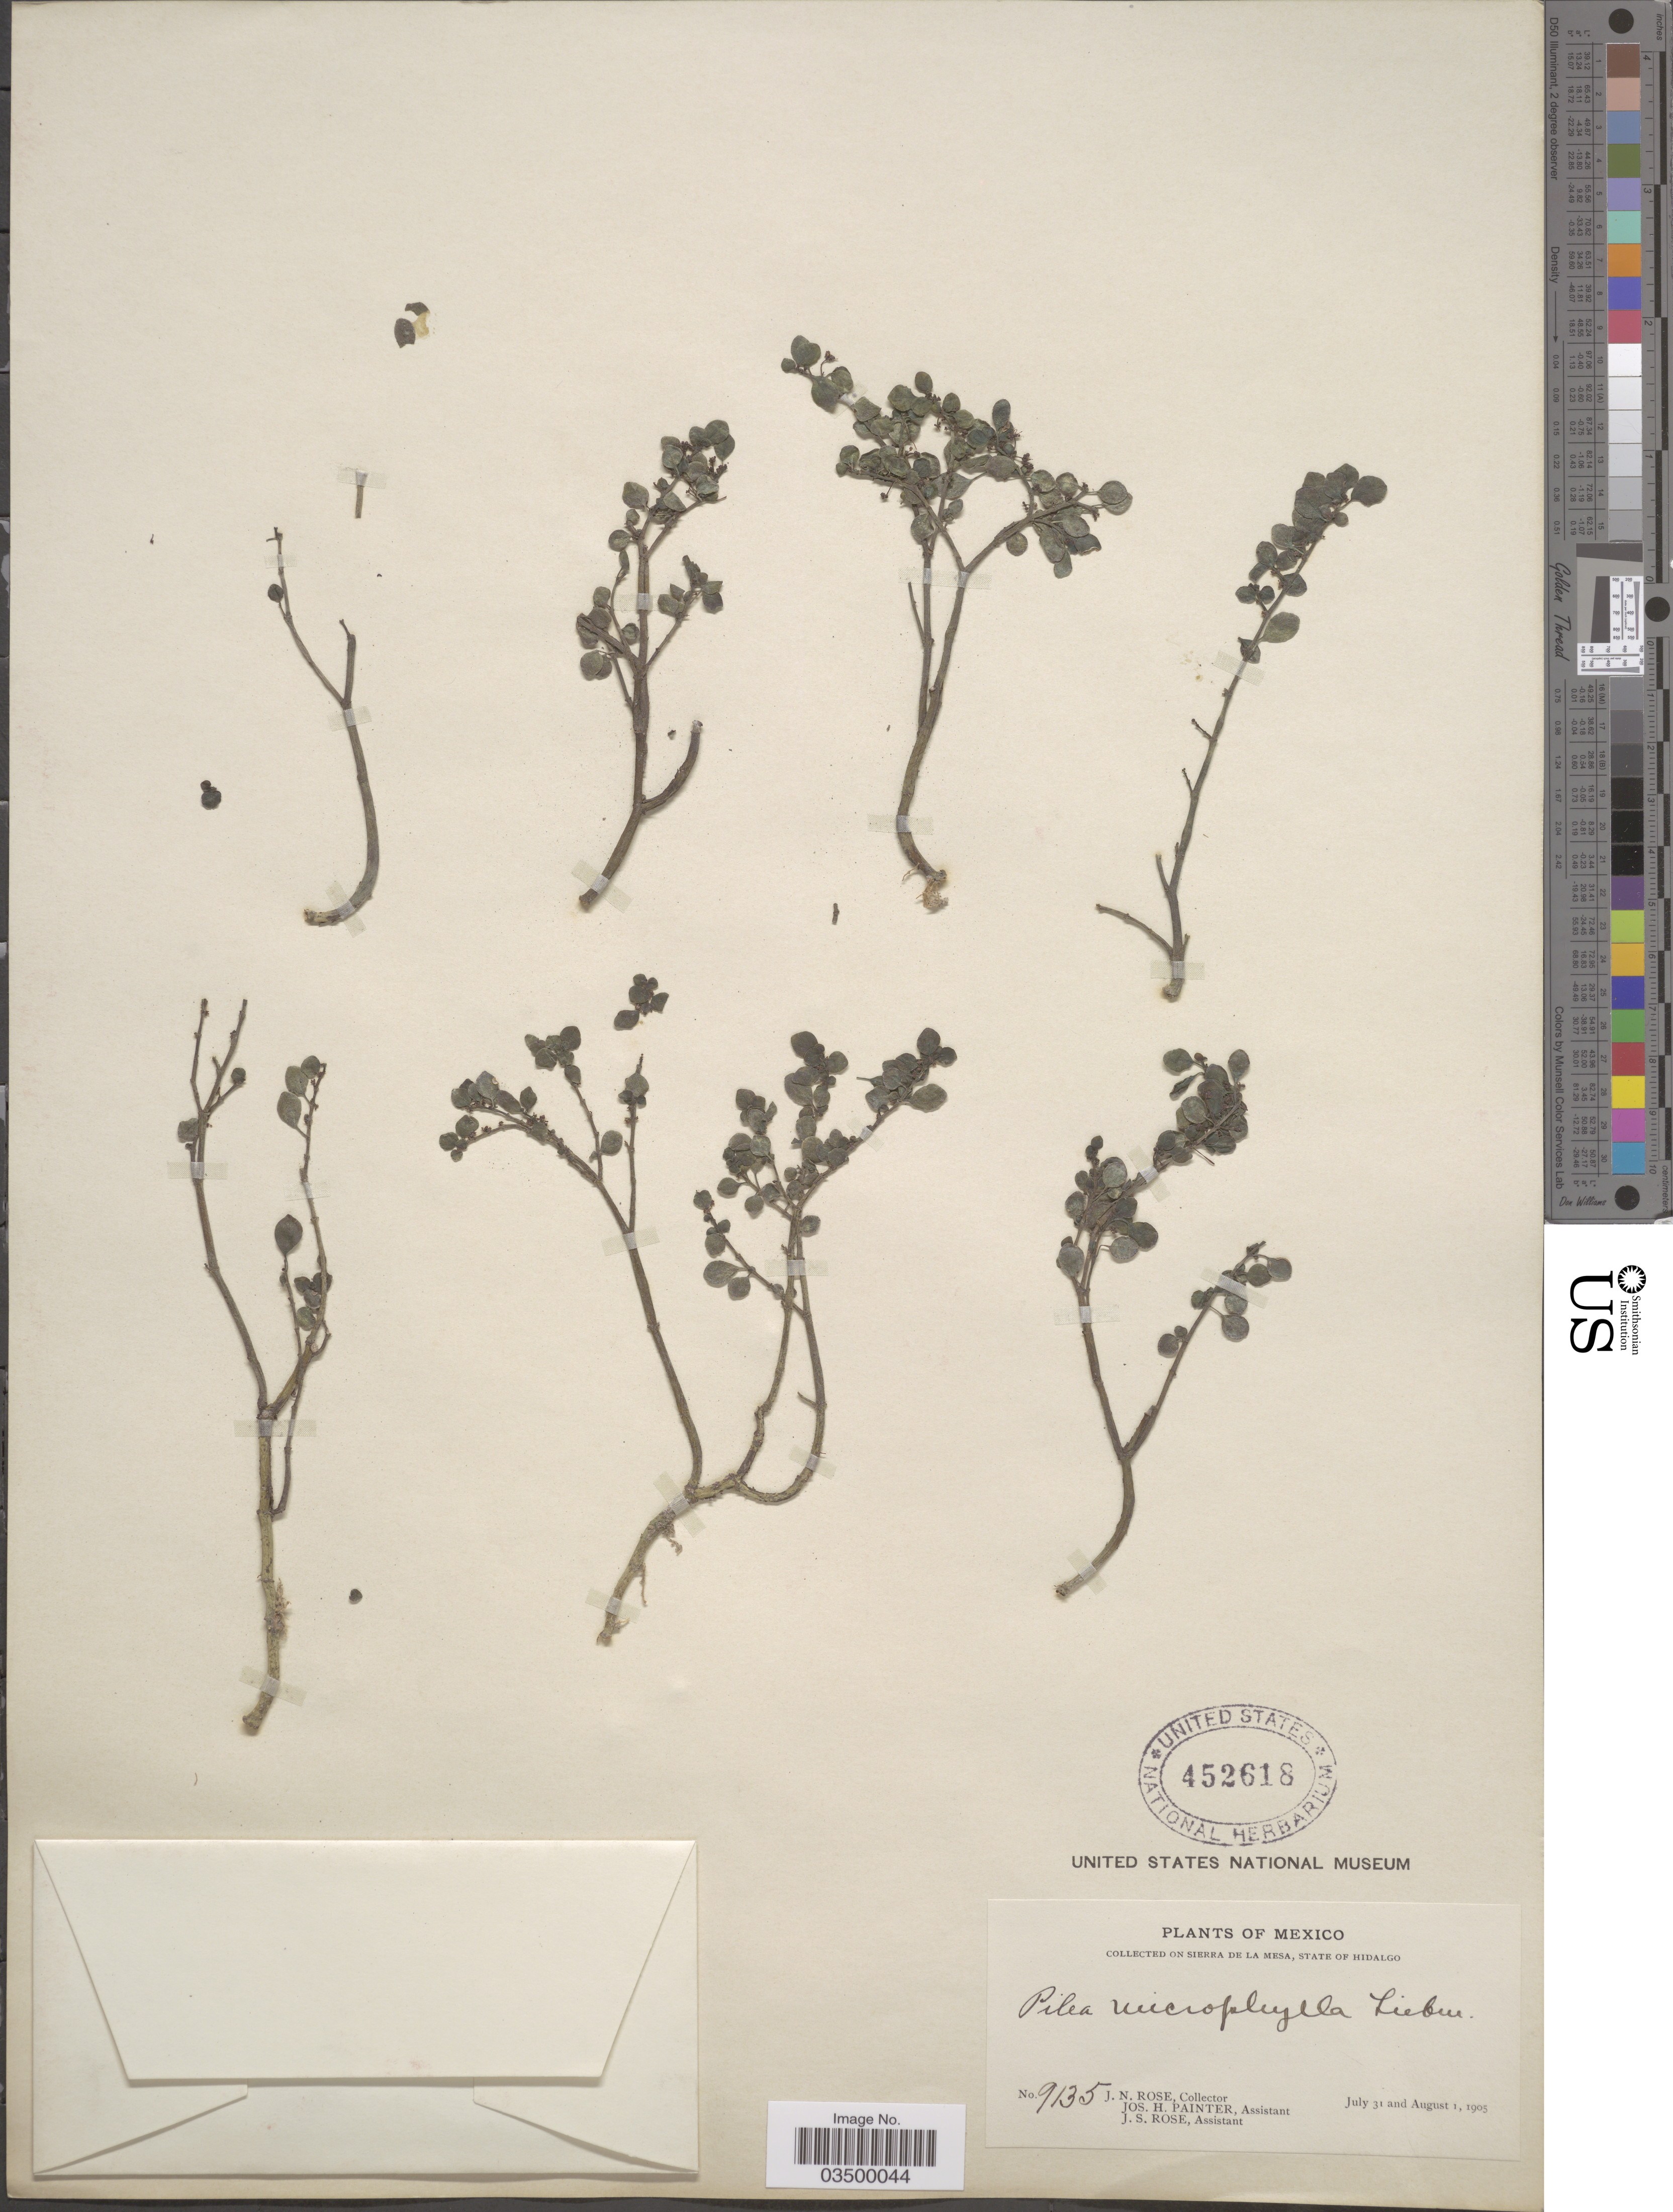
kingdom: Plantae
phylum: Tracheophyta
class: Magnoliopsida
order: Rosales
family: Urticaceae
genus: Pilea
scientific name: Pilea microphylla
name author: (L.) Liebm.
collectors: J. N. Rose, J. H. Painter & J. S. Rose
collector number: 9135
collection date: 1905-07-31/1905-08-01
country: Mexico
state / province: Hidalgo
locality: On Sierra de la Mesa.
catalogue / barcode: US 452618